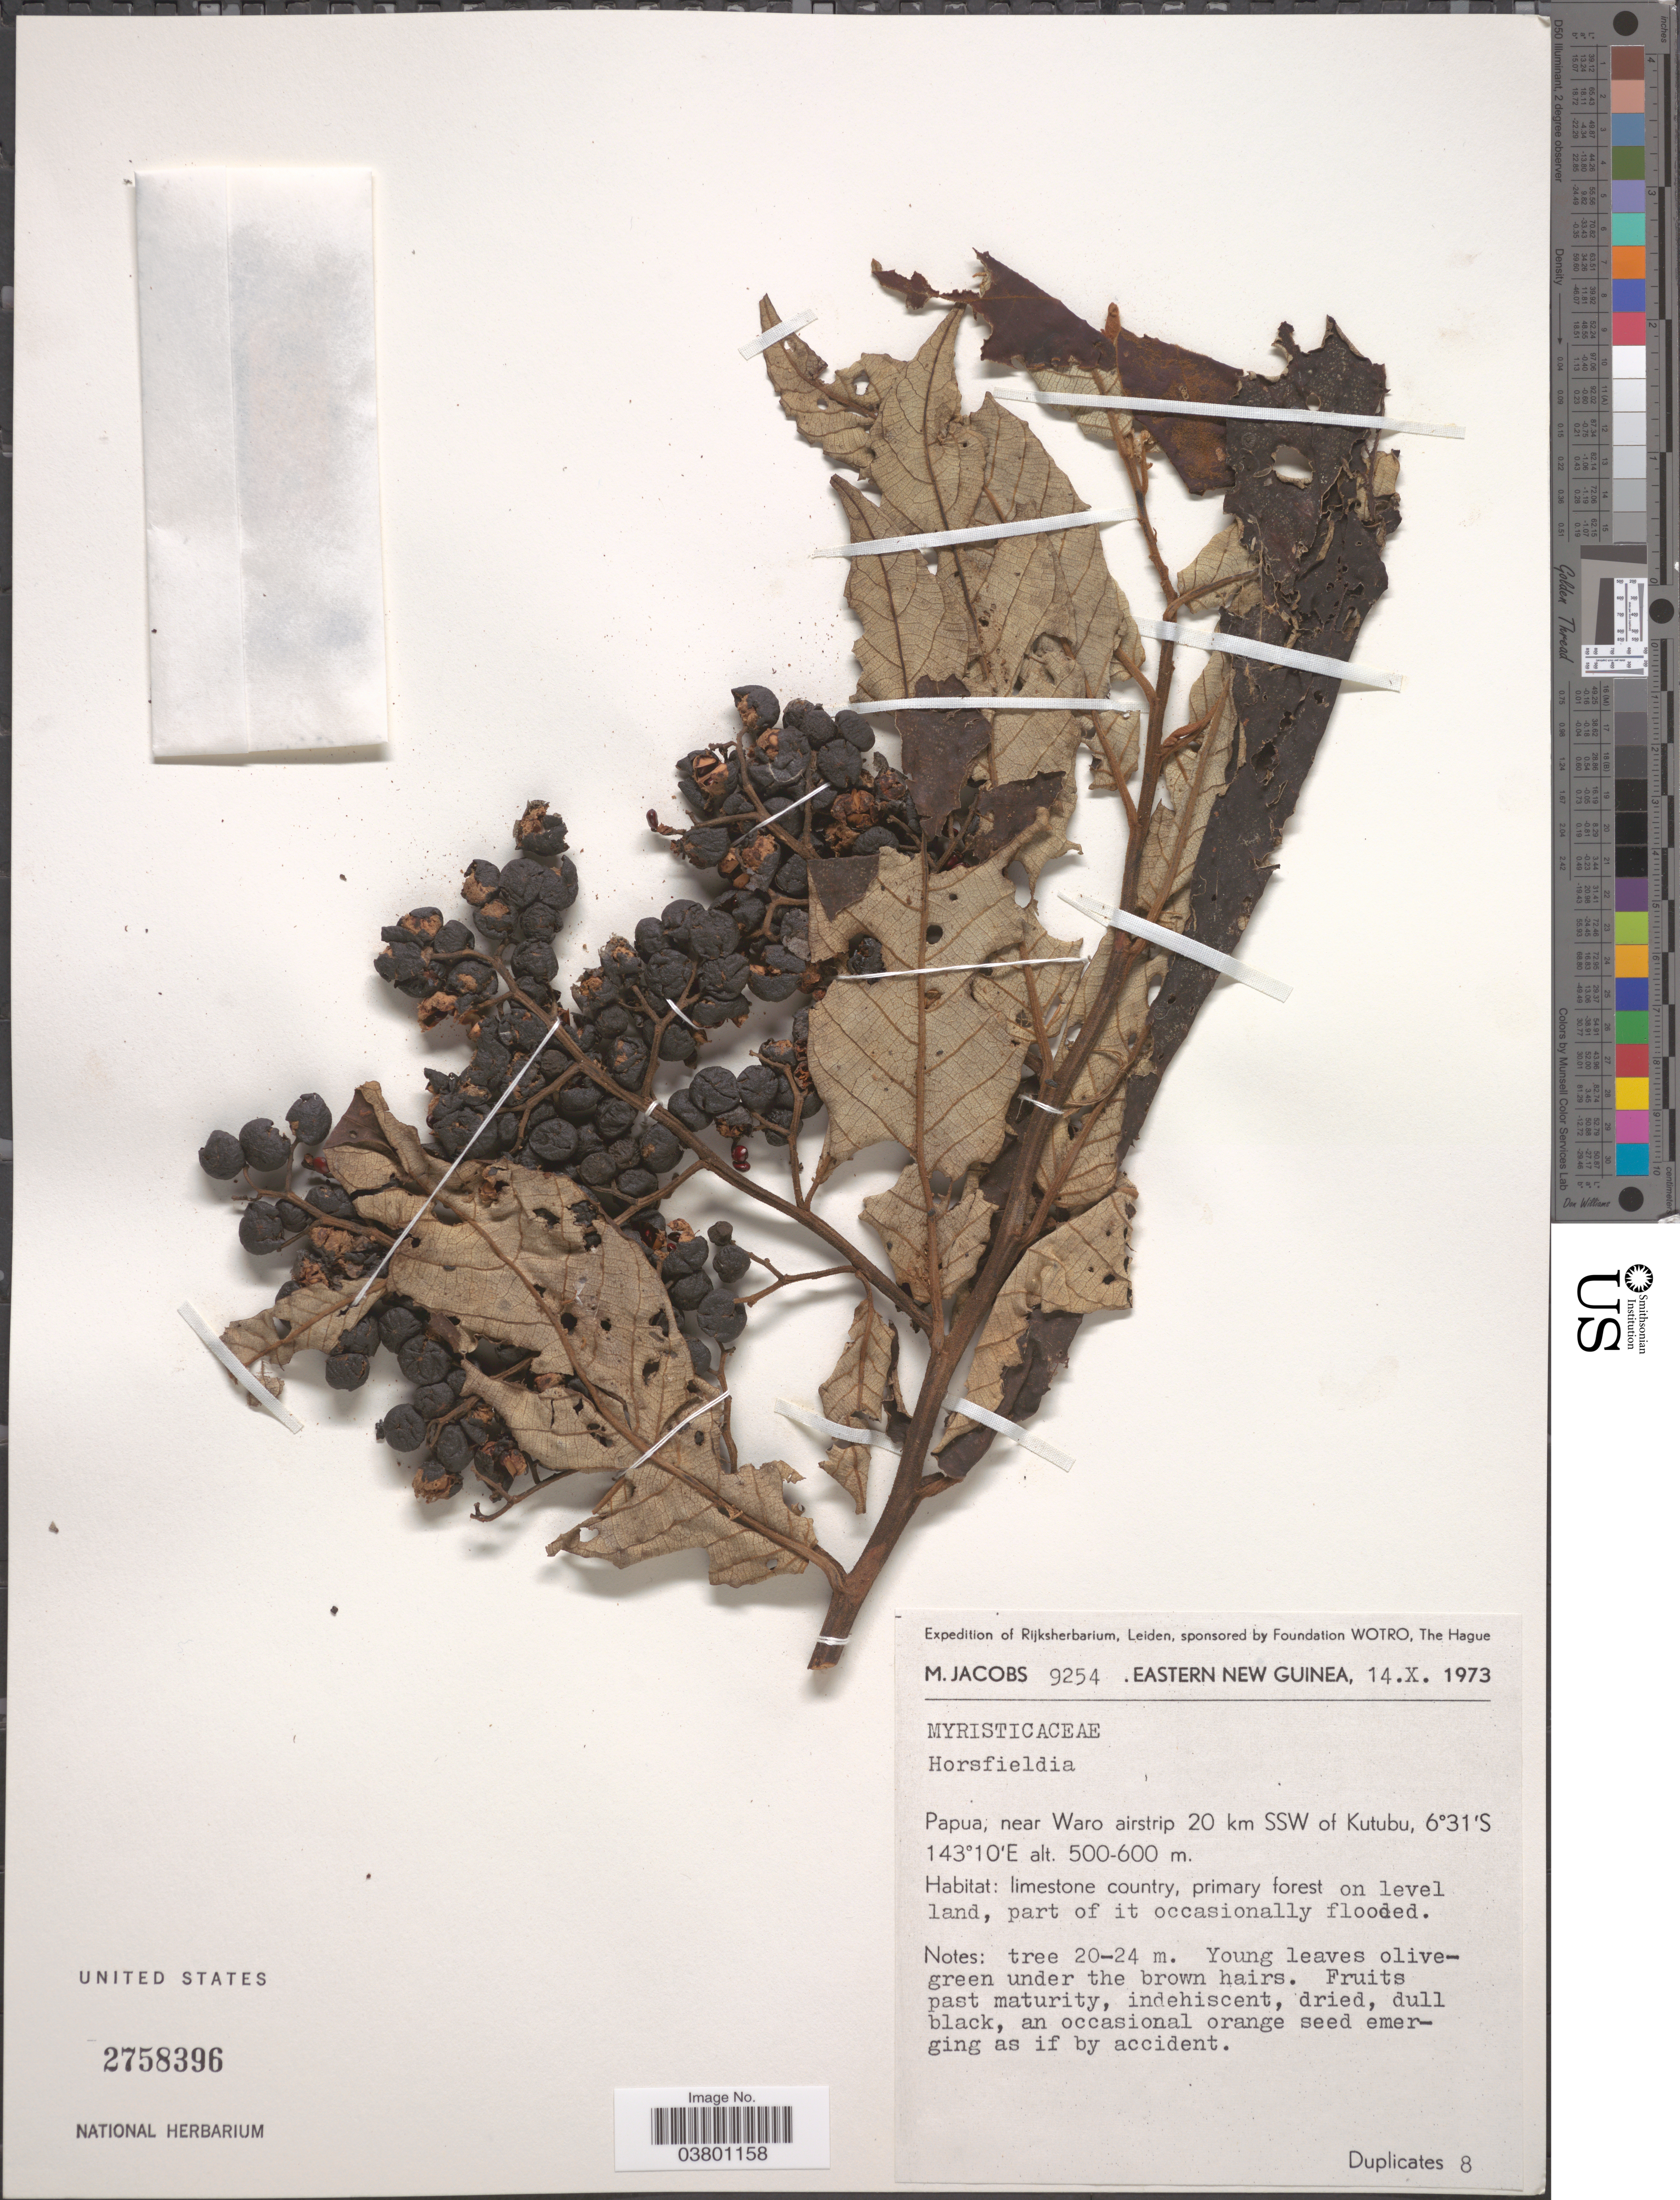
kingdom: Plantae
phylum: Tracheophyta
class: Magnoliopsida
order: Magnoliales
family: Myristicaceae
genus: Horsfieldia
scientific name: Horsfieldia sp.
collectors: M. Jacobs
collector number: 9254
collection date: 1973-10-14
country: Papua New Guinea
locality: Eastern New Guinea. Papua, near Waro airstrip 20 km SSW of Kutubu.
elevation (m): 500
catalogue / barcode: US 2758396